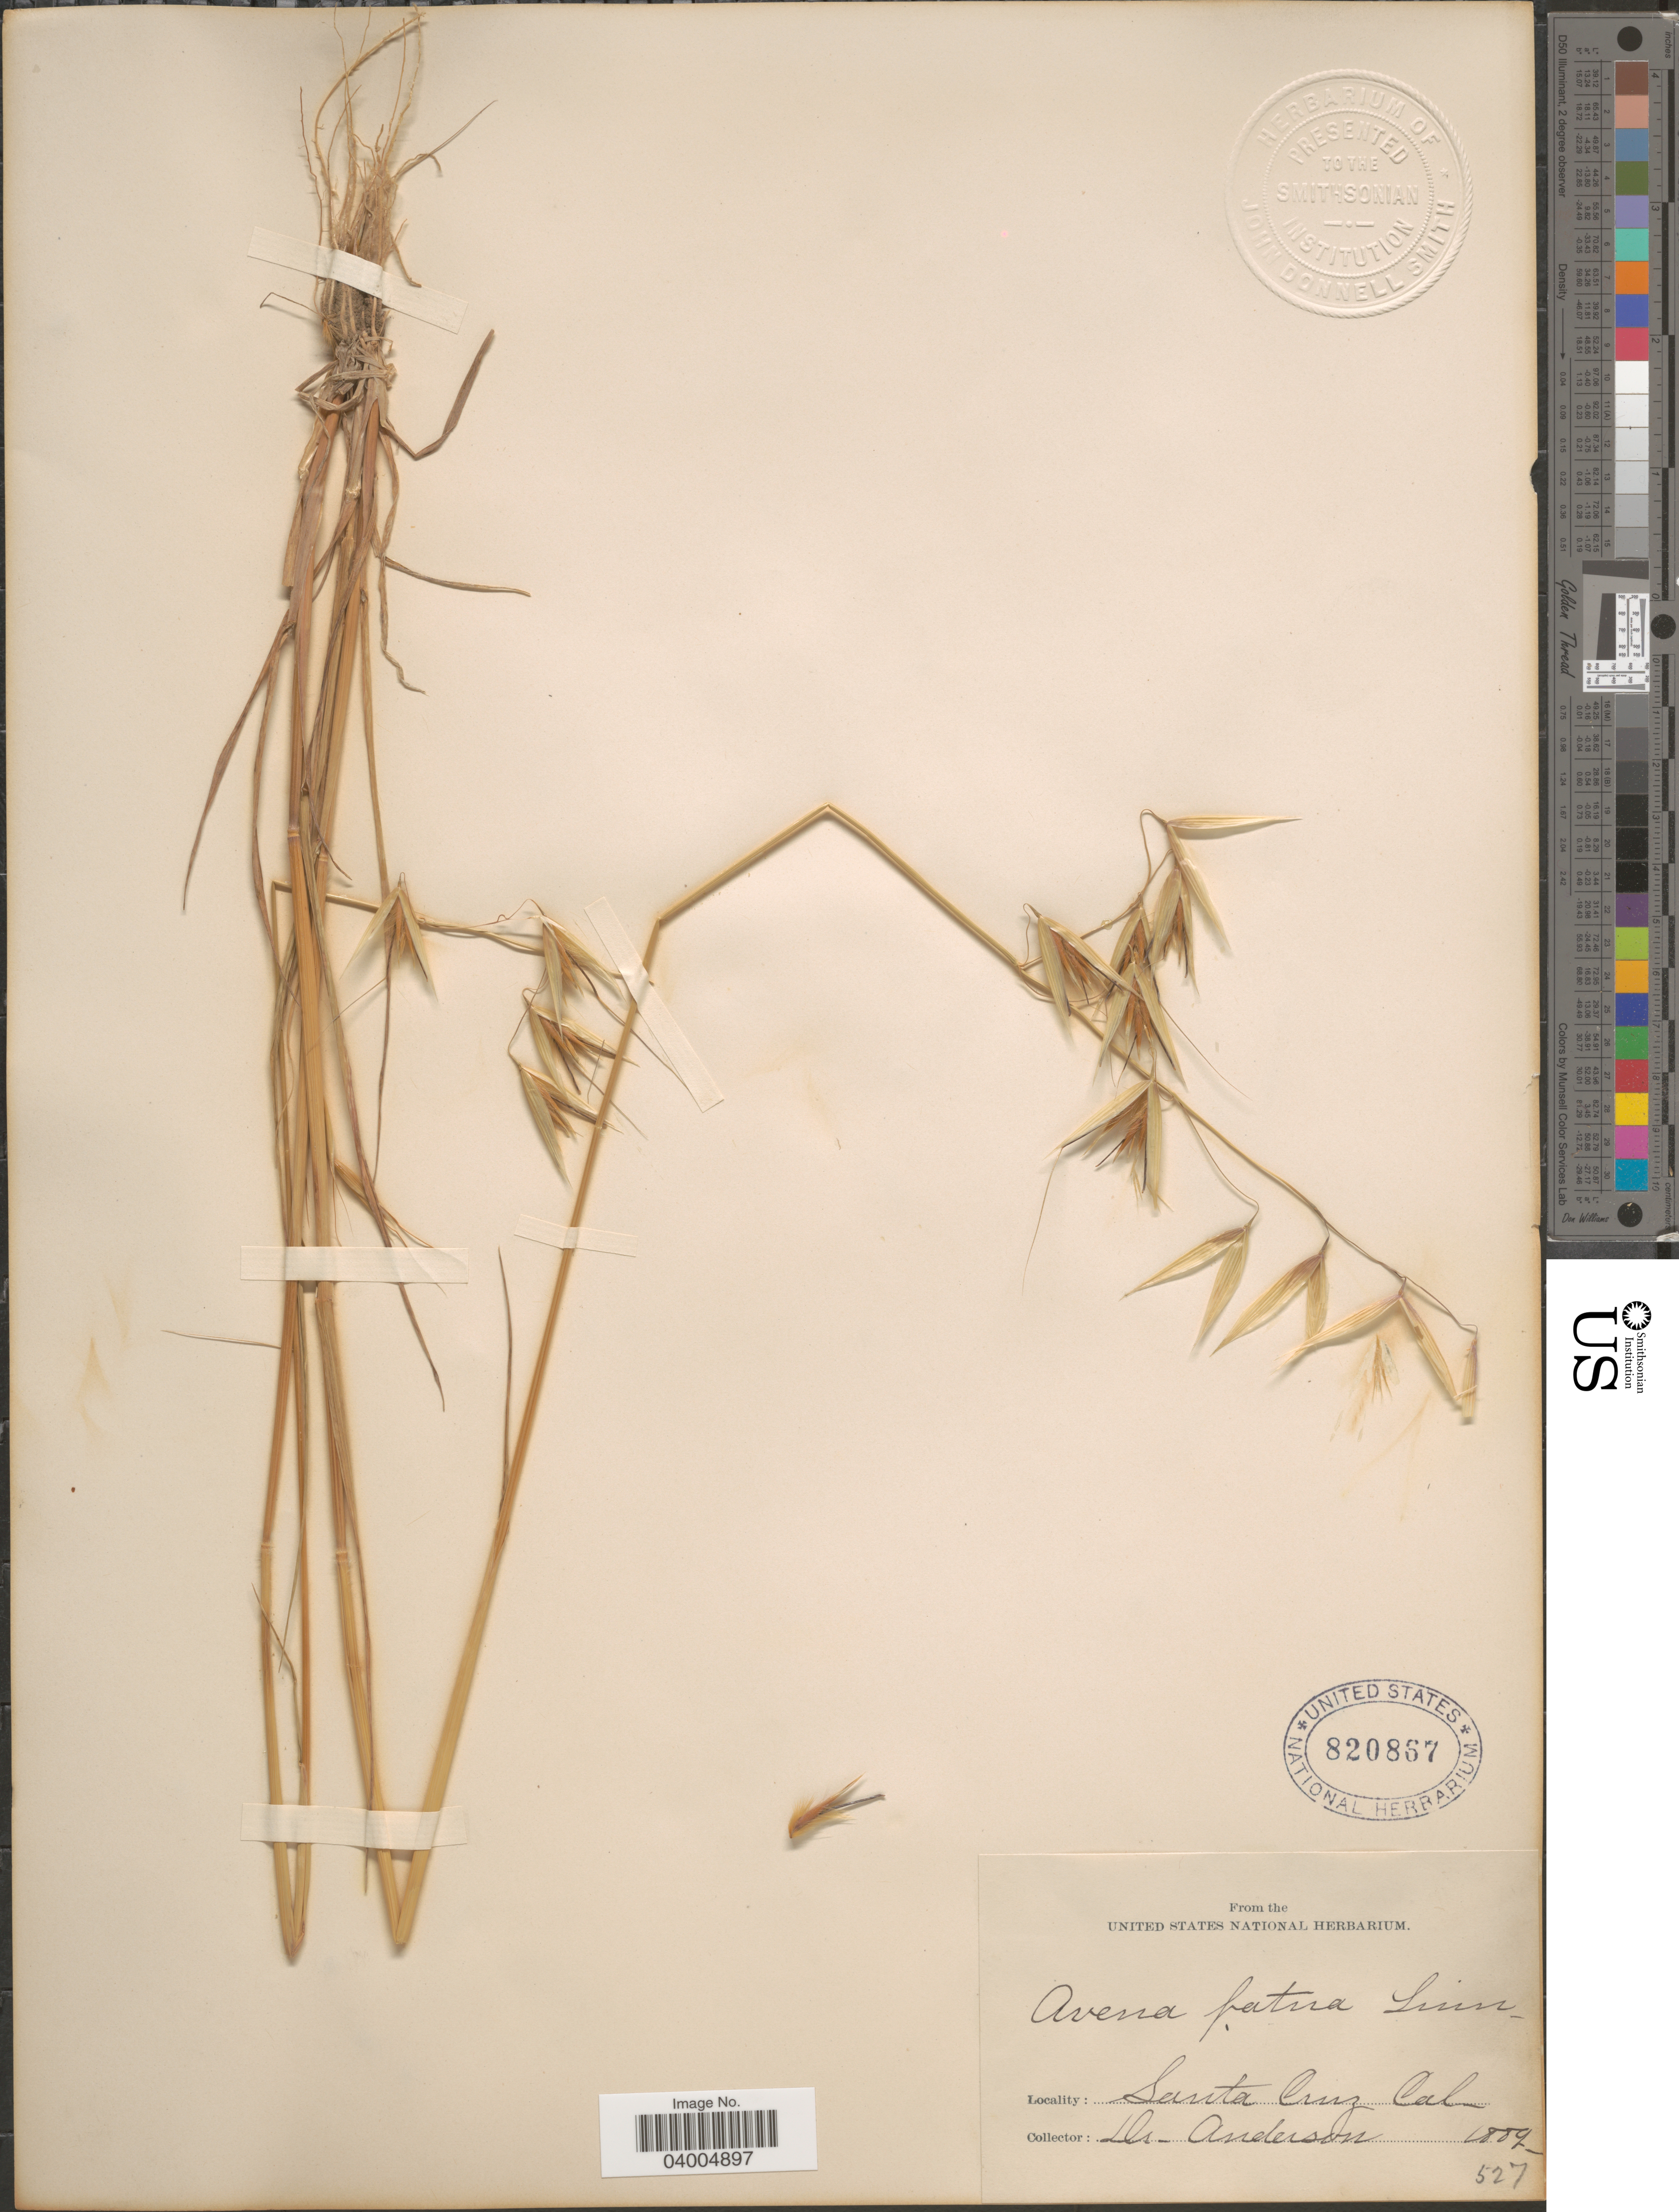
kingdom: Plantae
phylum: Tracheophyta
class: Liliopsida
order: Poales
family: Poaceae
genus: Avena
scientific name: Avena fatua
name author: L.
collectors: -. Anderson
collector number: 527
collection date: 1889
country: United States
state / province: California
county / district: Santa Cruz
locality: Santa Cruz.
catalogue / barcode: US 820867